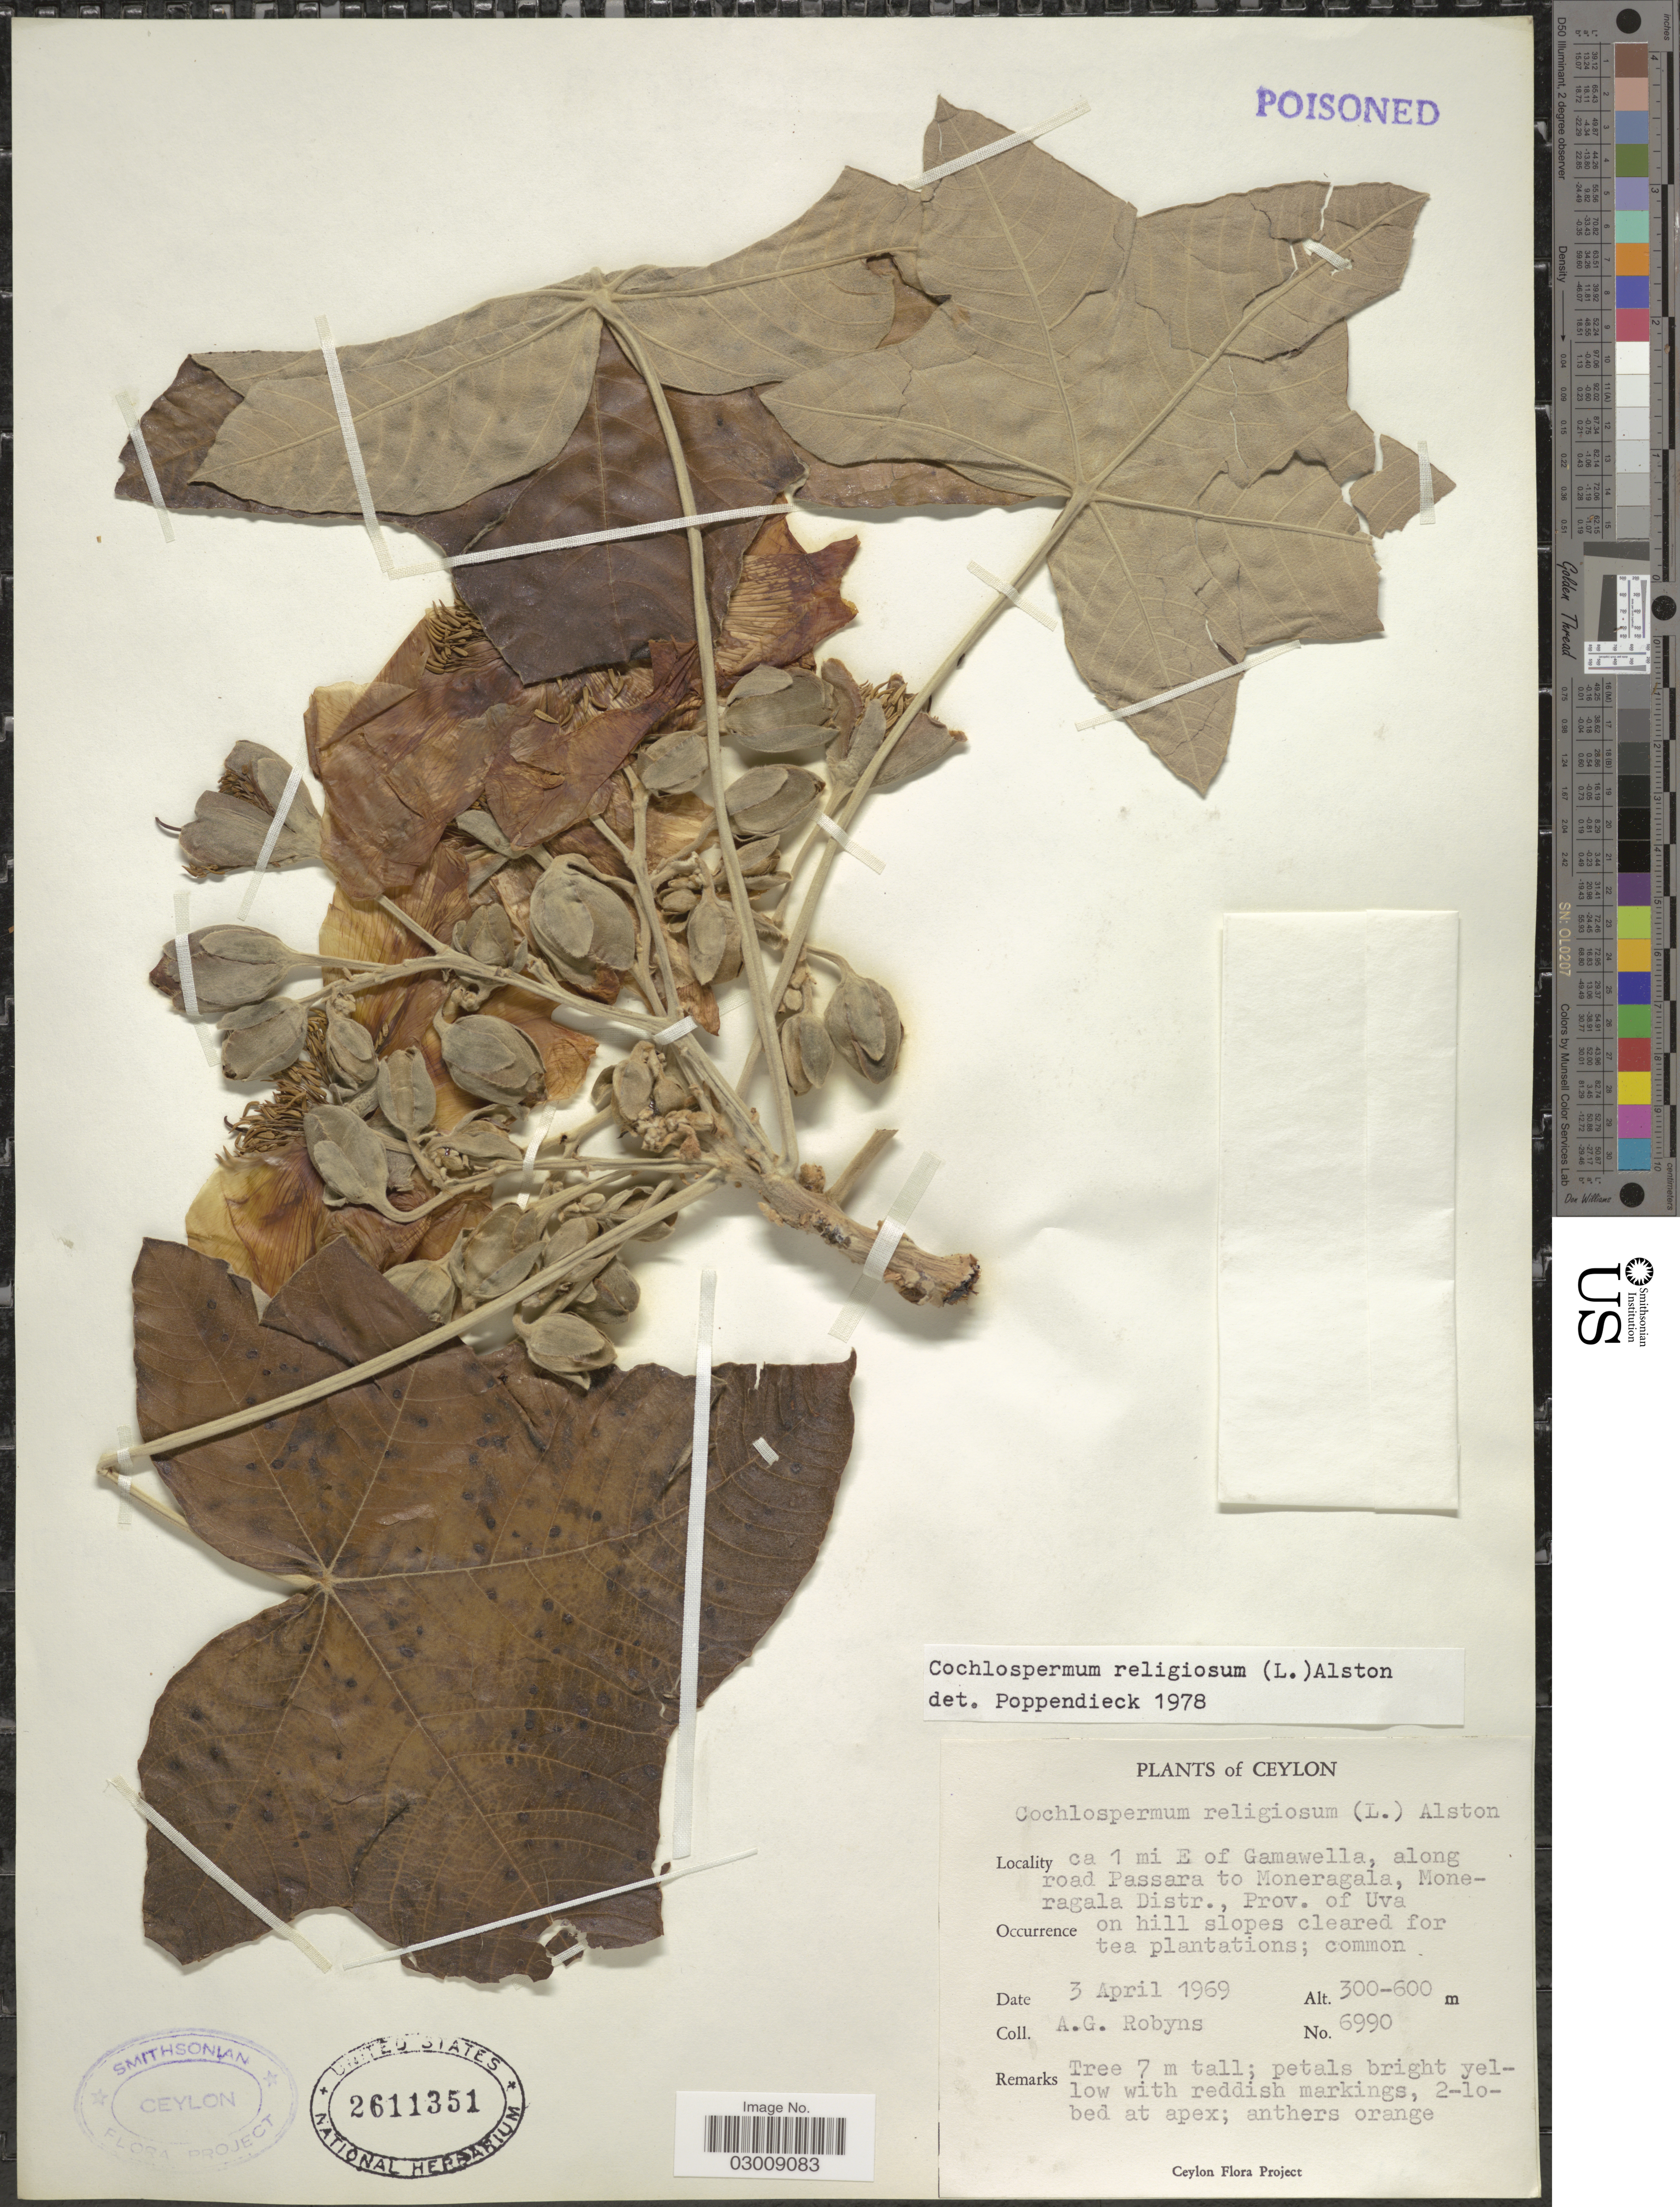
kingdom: Plantae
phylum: Tracheophyta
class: Magnoliopsida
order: Malvales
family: Cochlospermaceae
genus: Cochlospermum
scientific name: Cochlospermum religiosum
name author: (L.) Alston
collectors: A. G. Robyns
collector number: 6990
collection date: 1969-04-03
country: Sri Lanka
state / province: Uva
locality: Ceylon, ca 1 mi E of Gamawella, along road Passara to Moneragala, Moneragala Distr., on hill slopes cleared for tea plantations.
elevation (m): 300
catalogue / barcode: US 2611351